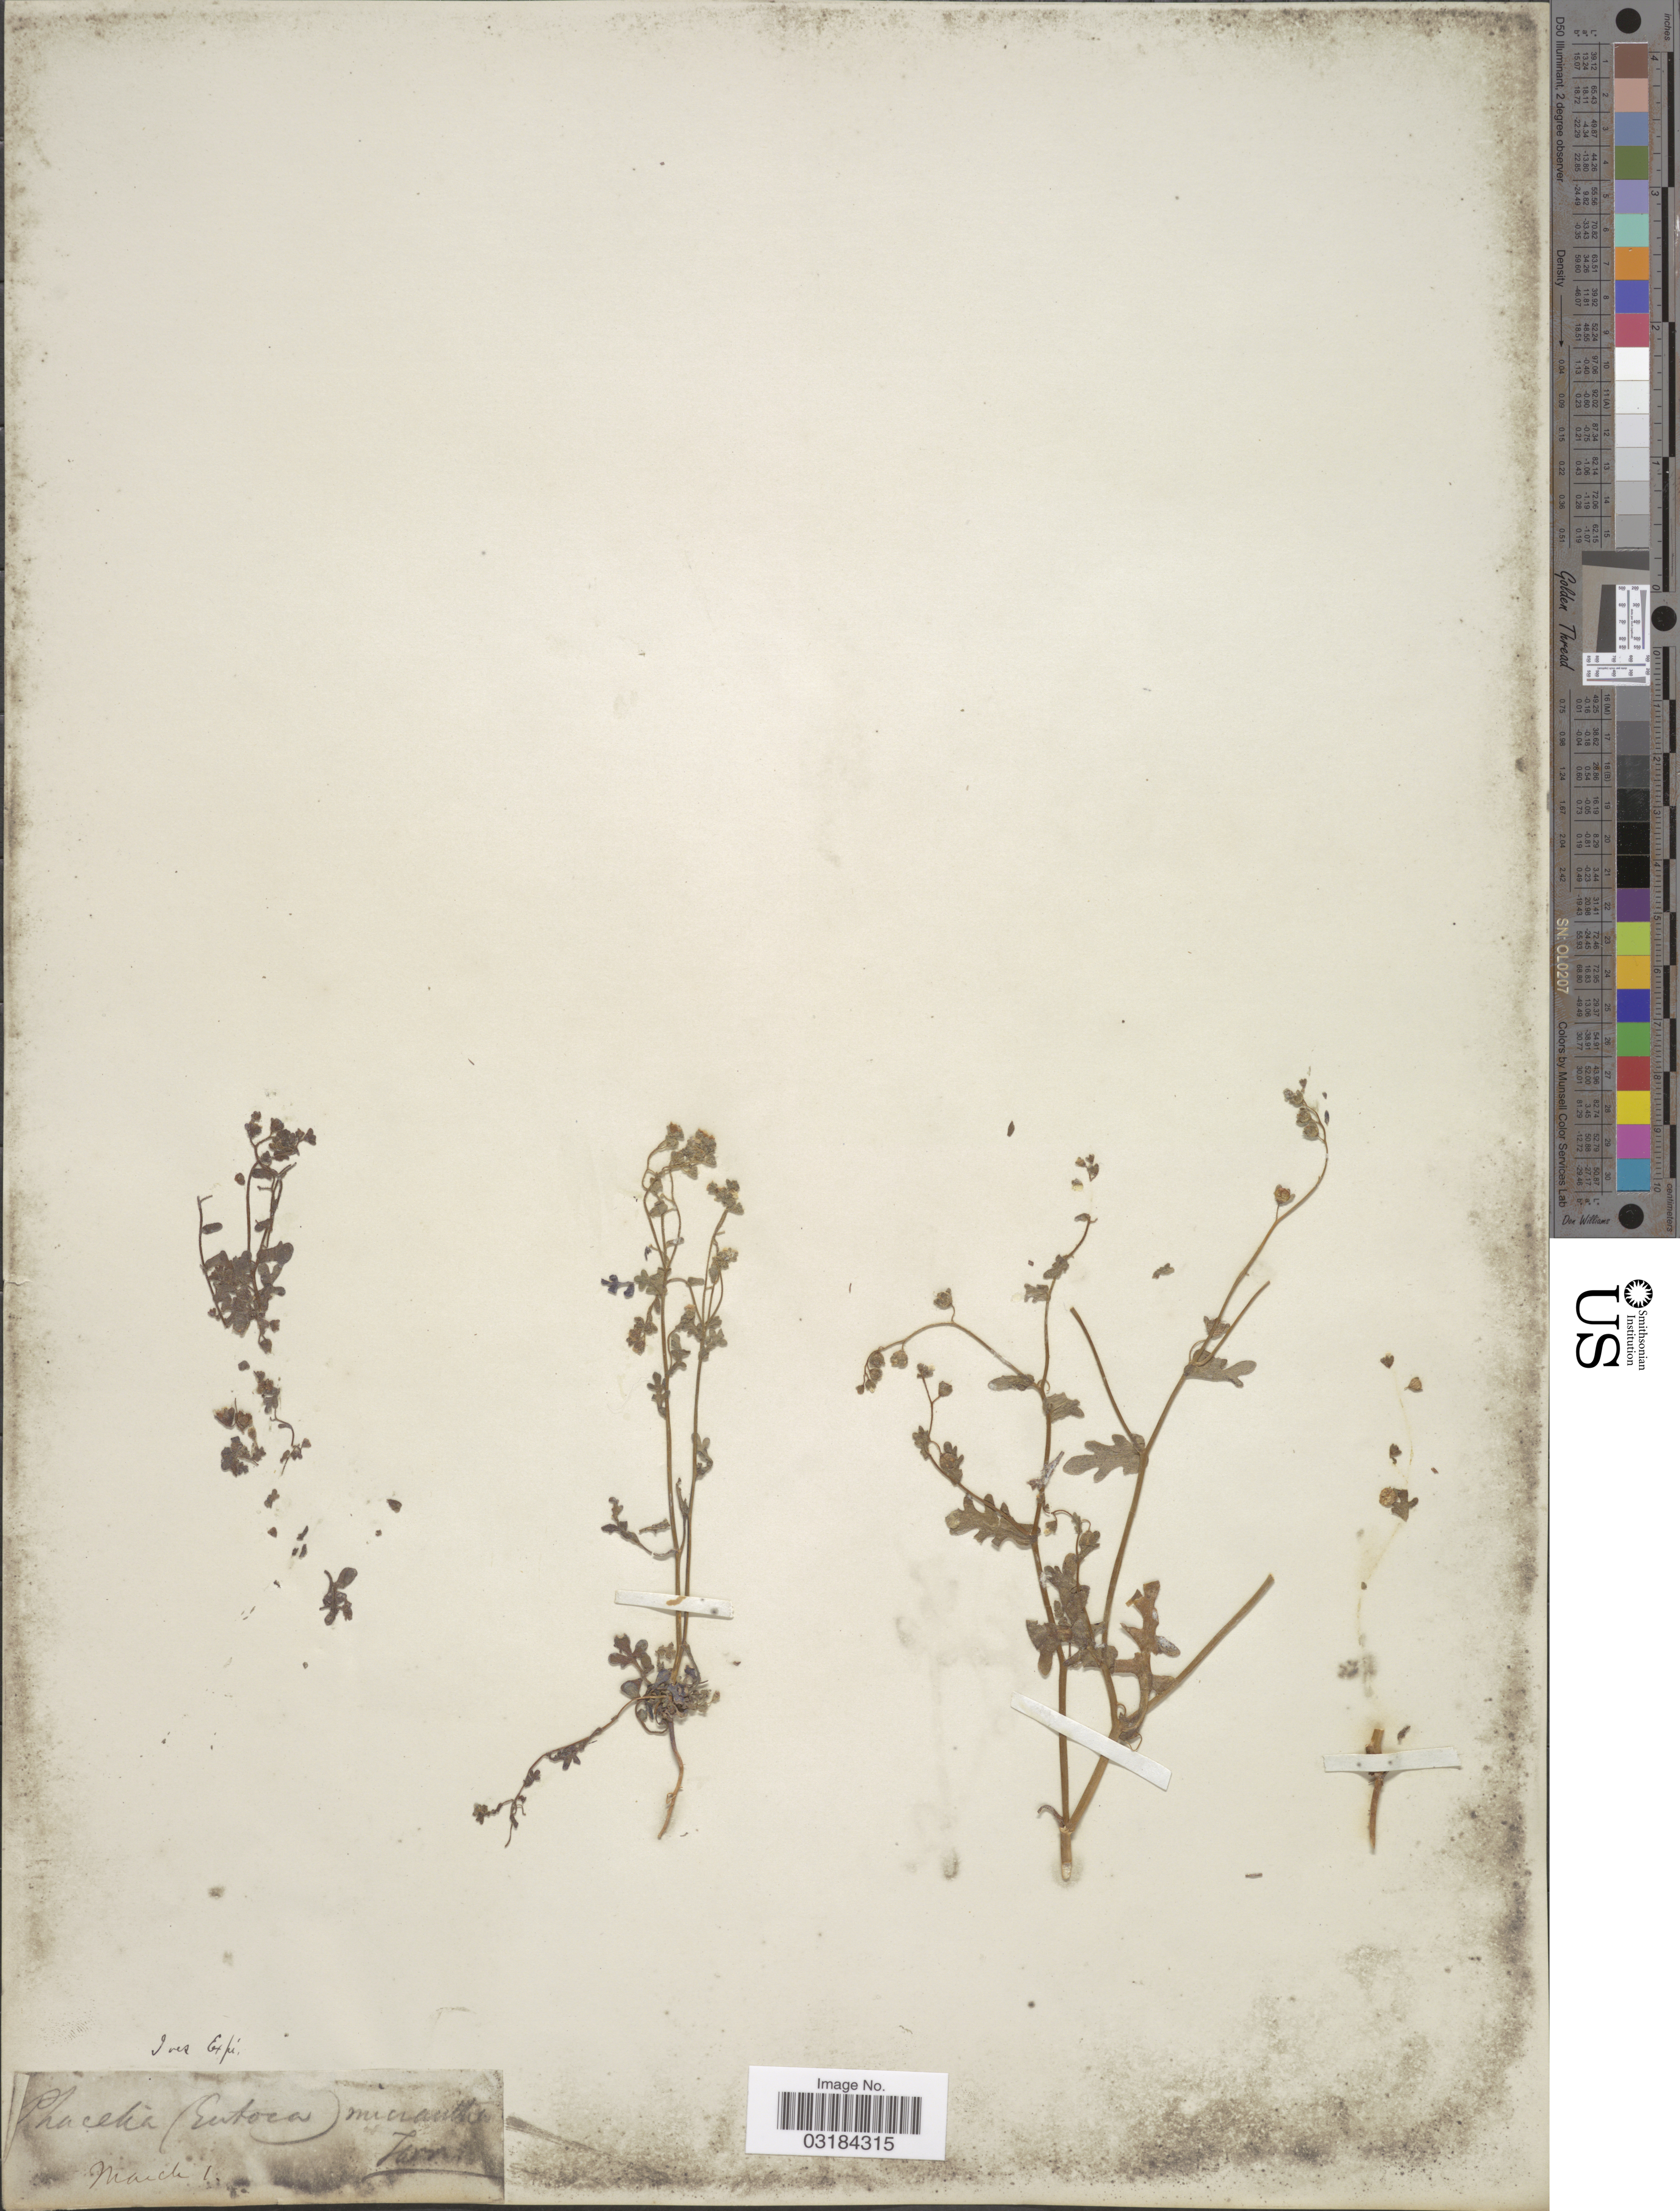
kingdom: Plantae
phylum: Tracheophyta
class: Magnoliopsida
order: Boraginales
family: Hydrophyllaceae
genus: Eucrypta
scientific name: Eucrypta micrantha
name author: (Torr.) A. Heller